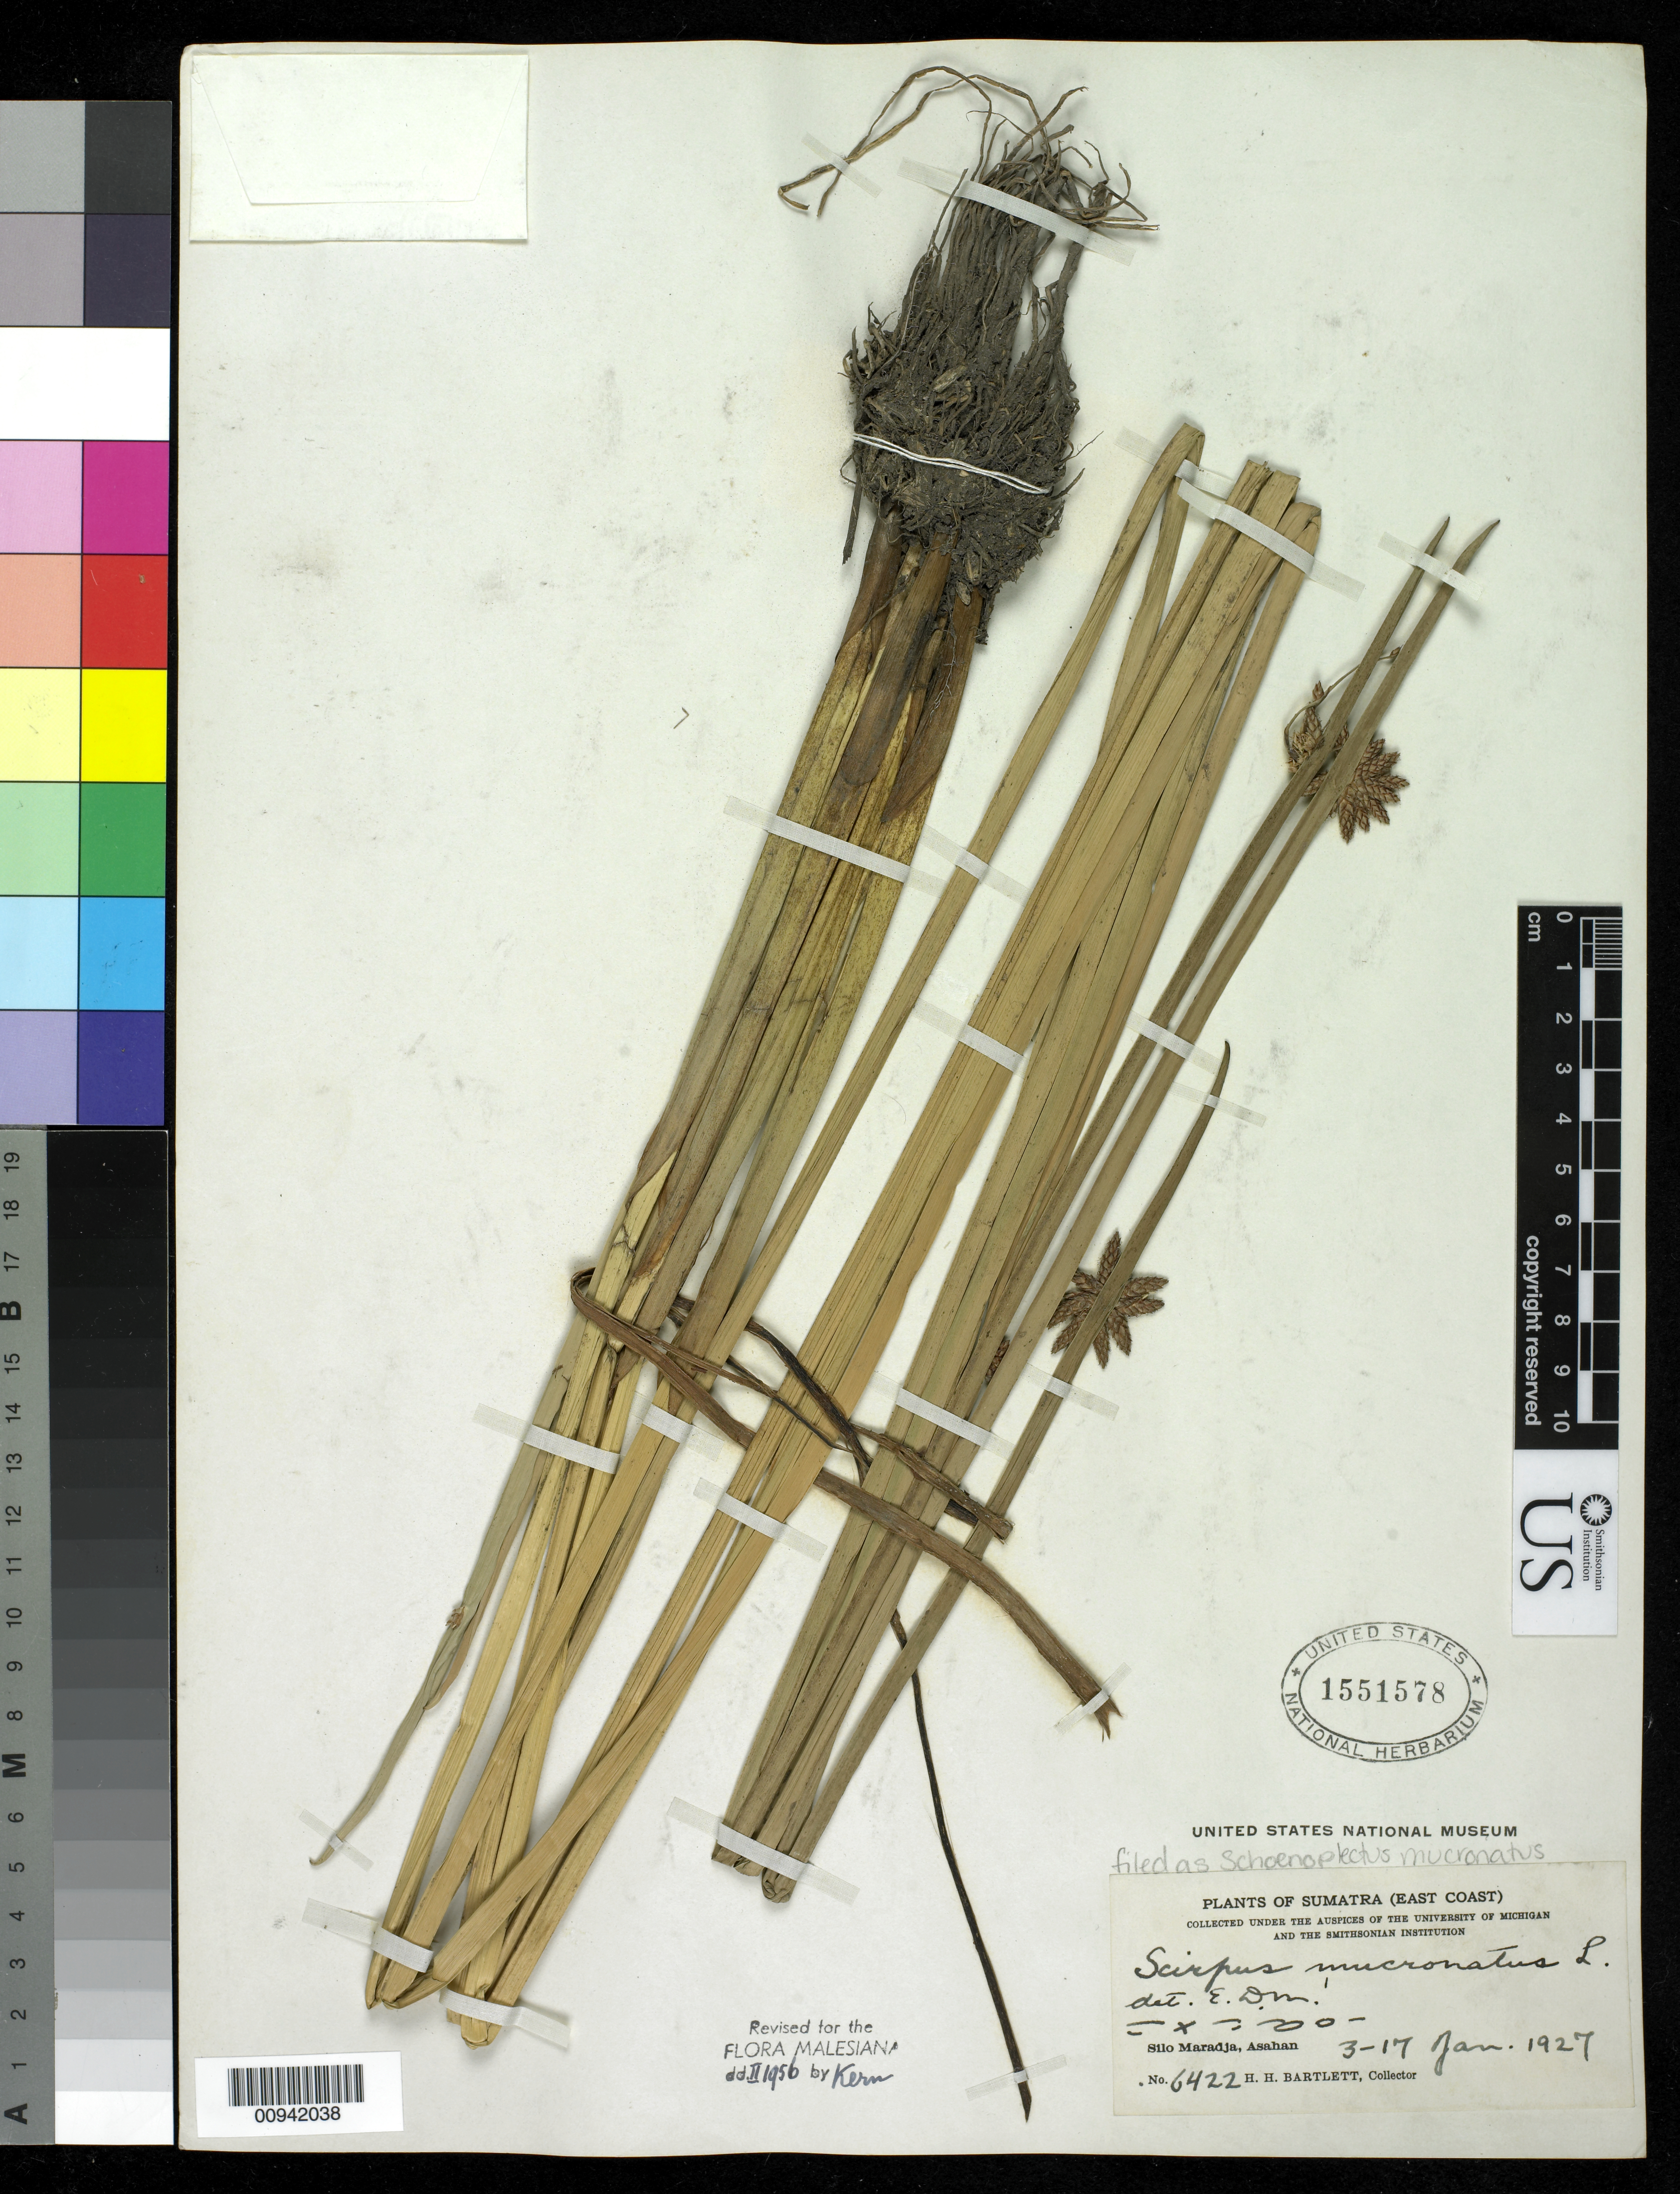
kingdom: Plantae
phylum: Tracheophyta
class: Liliopsida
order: Poales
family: Cyperaceae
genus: Schoenoplectiella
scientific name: Schoenoplectiella mucronata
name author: (L.) Jung & Choi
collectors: H. H. Bartlett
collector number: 6422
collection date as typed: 03 Jan 1927 to 17 Jan 1927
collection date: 1927-01-03/1927-01-17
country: Indonesia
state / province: Sumatra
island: Sumatra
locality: East Coast. Silo Maradja, Asahan.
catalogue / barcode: US 1551578